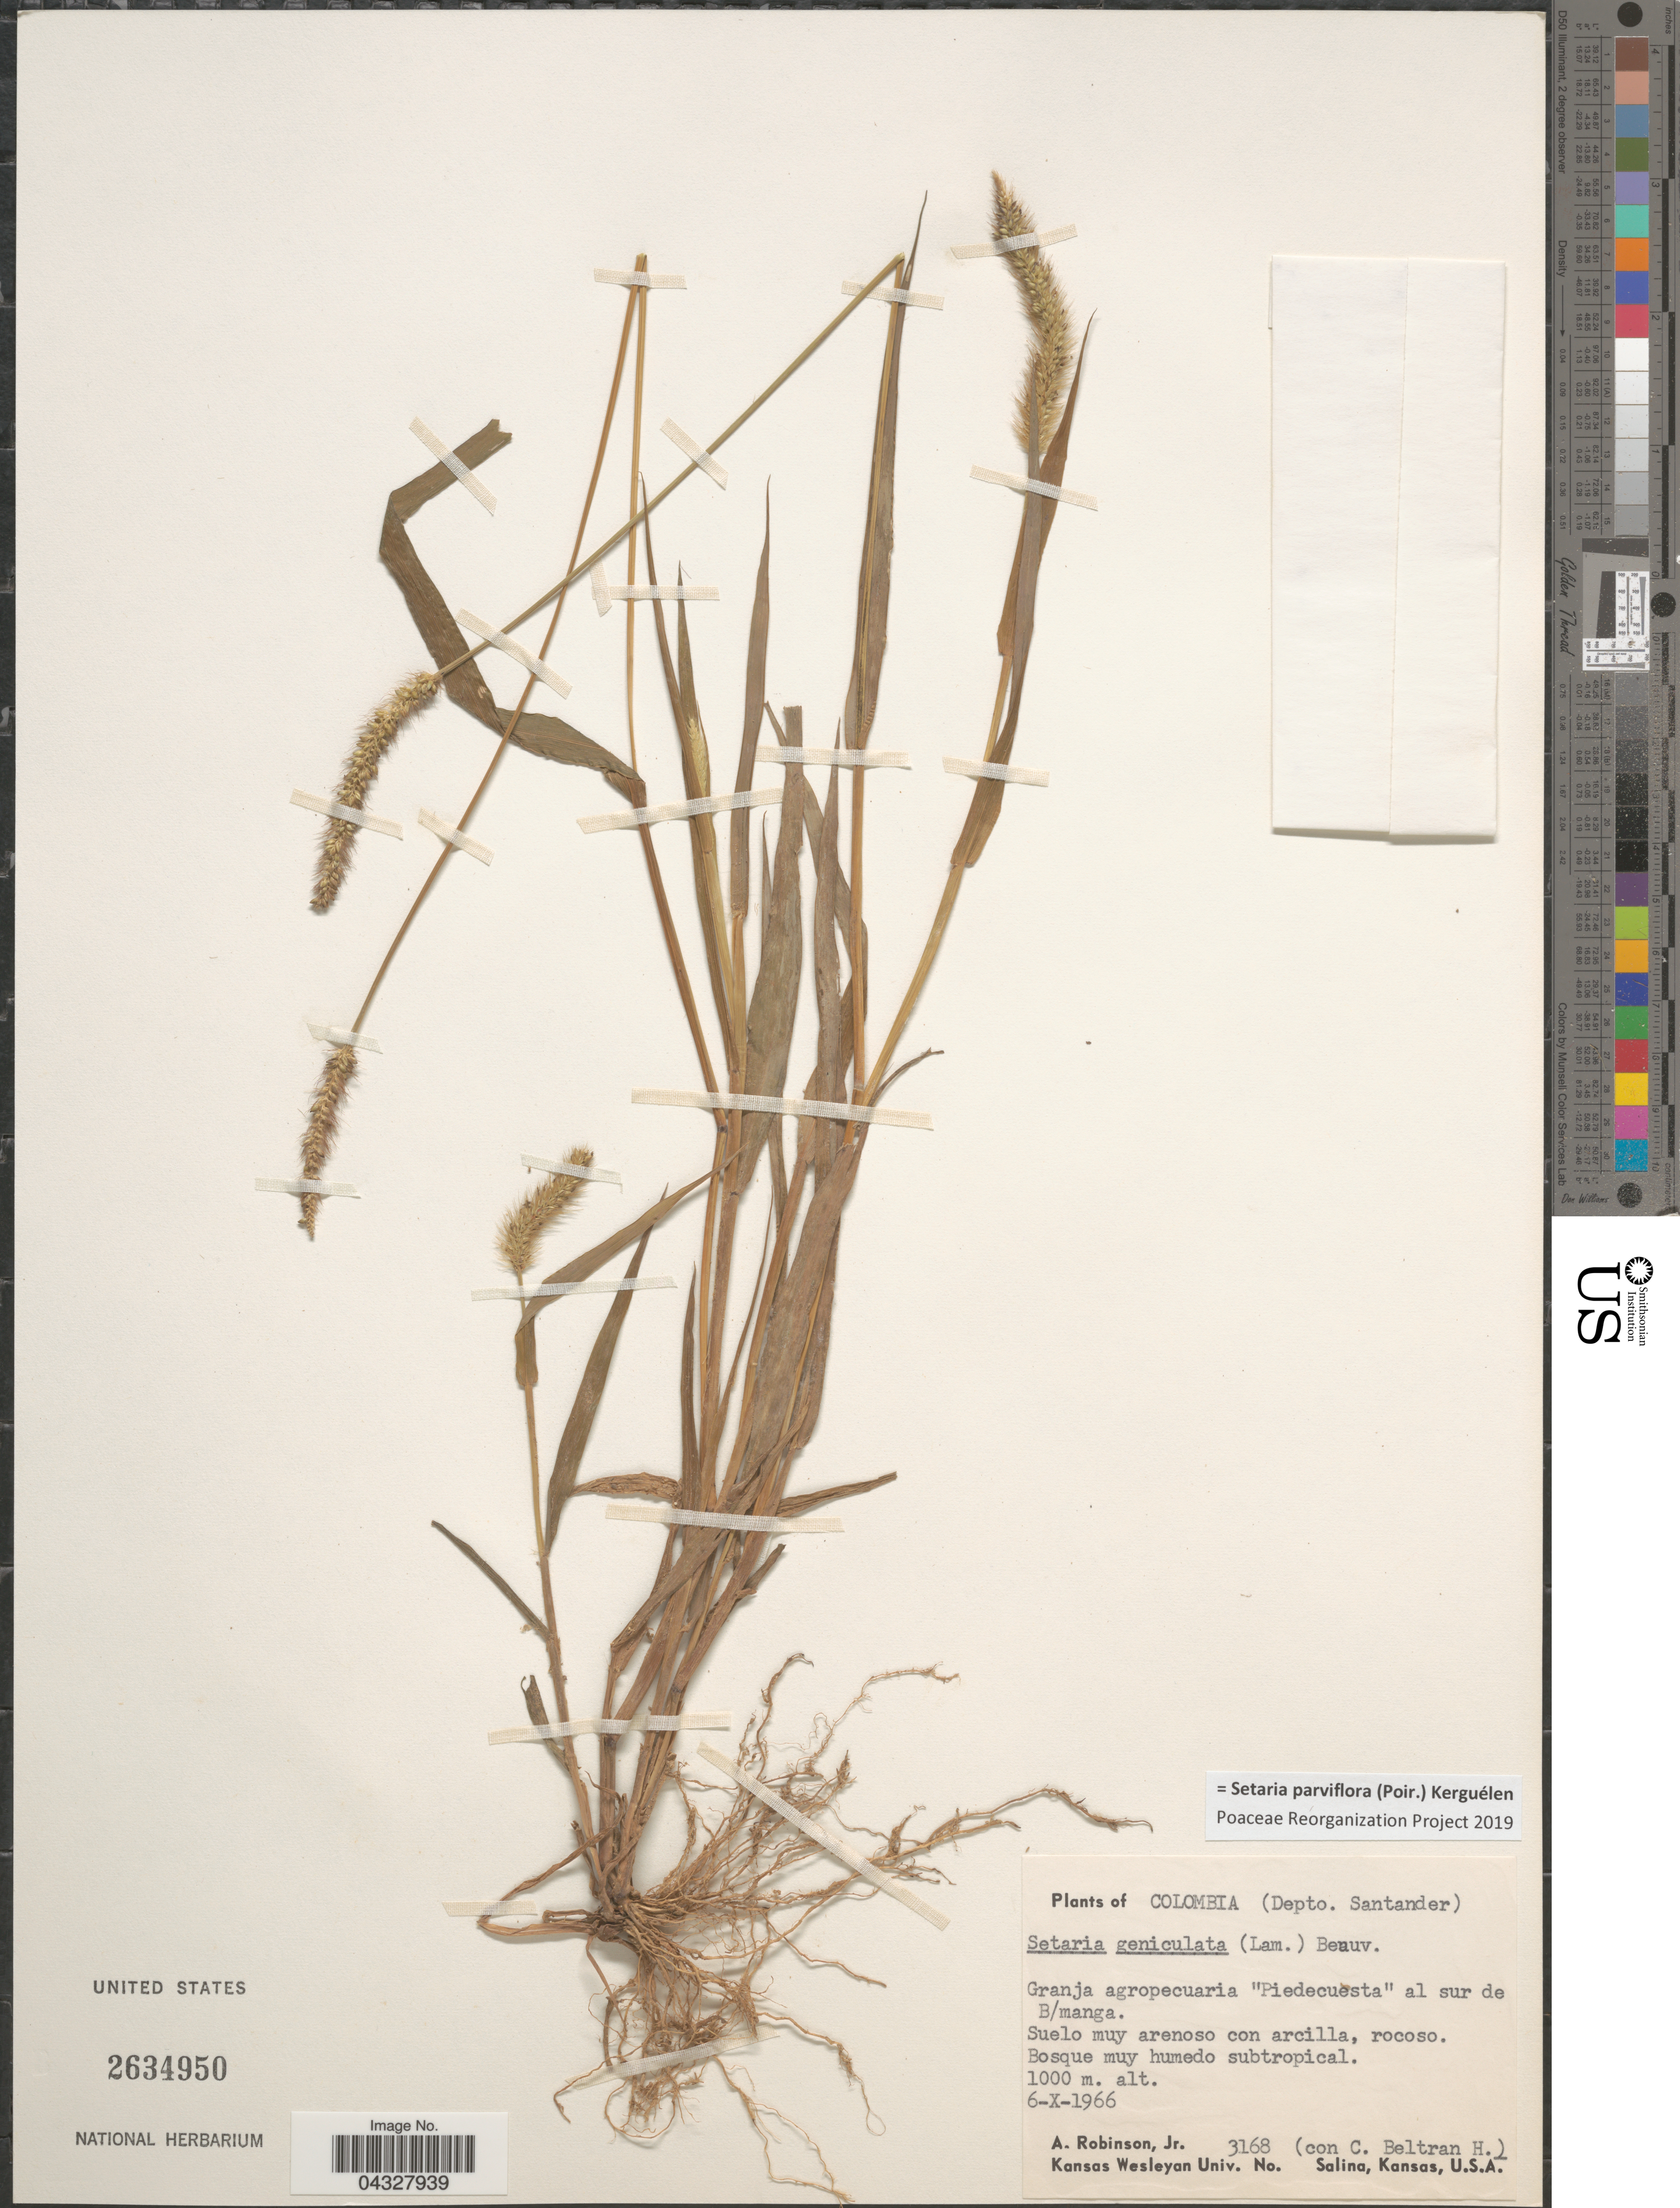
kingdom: Plantae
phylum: Tracheophyta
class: Liliopsida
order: Poales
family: Poaceae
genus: Setaria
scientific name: Setaria parviflora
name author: (Poir.) Kerguélen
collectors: A. Robinson Jr. & C. Beltran H.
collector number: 3168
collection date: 1966-10-06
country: Colombia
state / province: Santander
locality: (Depto. Santander). Granja agropecuaria "Piedecuesta" al sur de B/manga.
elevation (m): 1000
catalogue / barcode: US 2634950